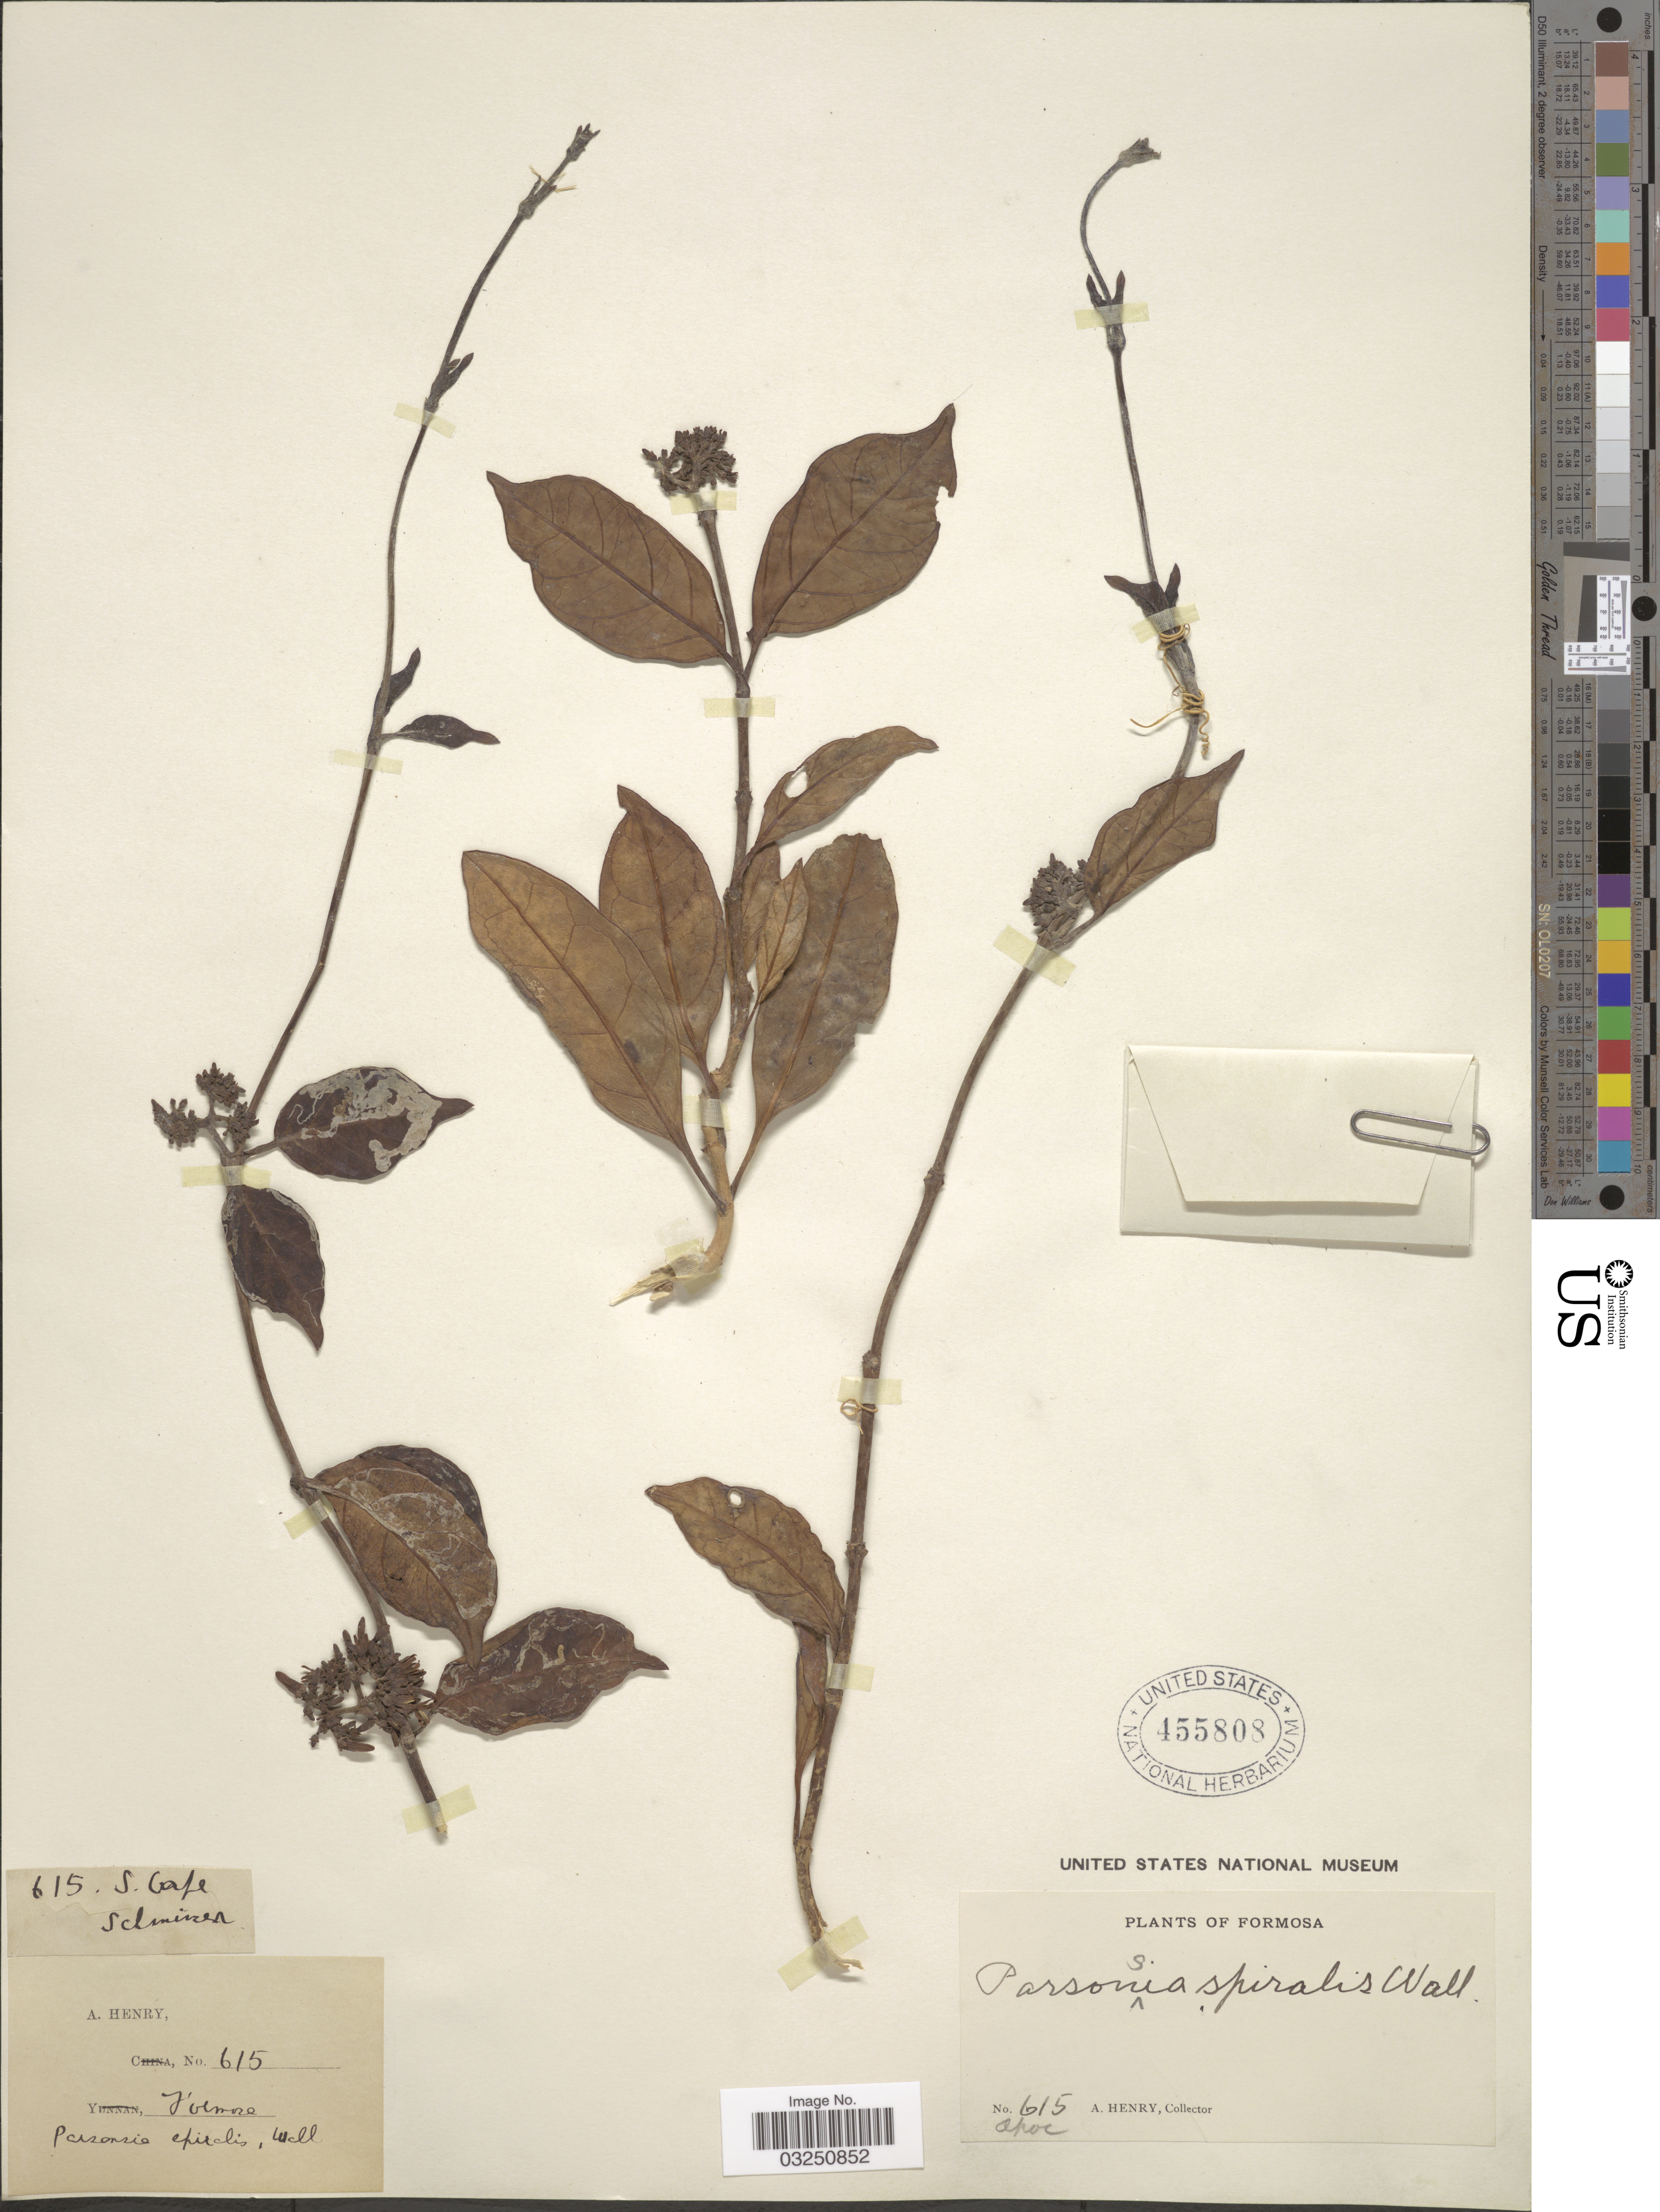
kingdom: Plantae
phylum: Tracheophyta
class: Magnoliopsida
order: Gentianales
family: Apocynaceae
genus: Parsonsia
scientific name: Parsonsia alboflavescens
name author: (Dennst.) Mabberley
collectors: A. Henry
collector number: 615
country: Taiwan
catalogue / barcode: US 455808